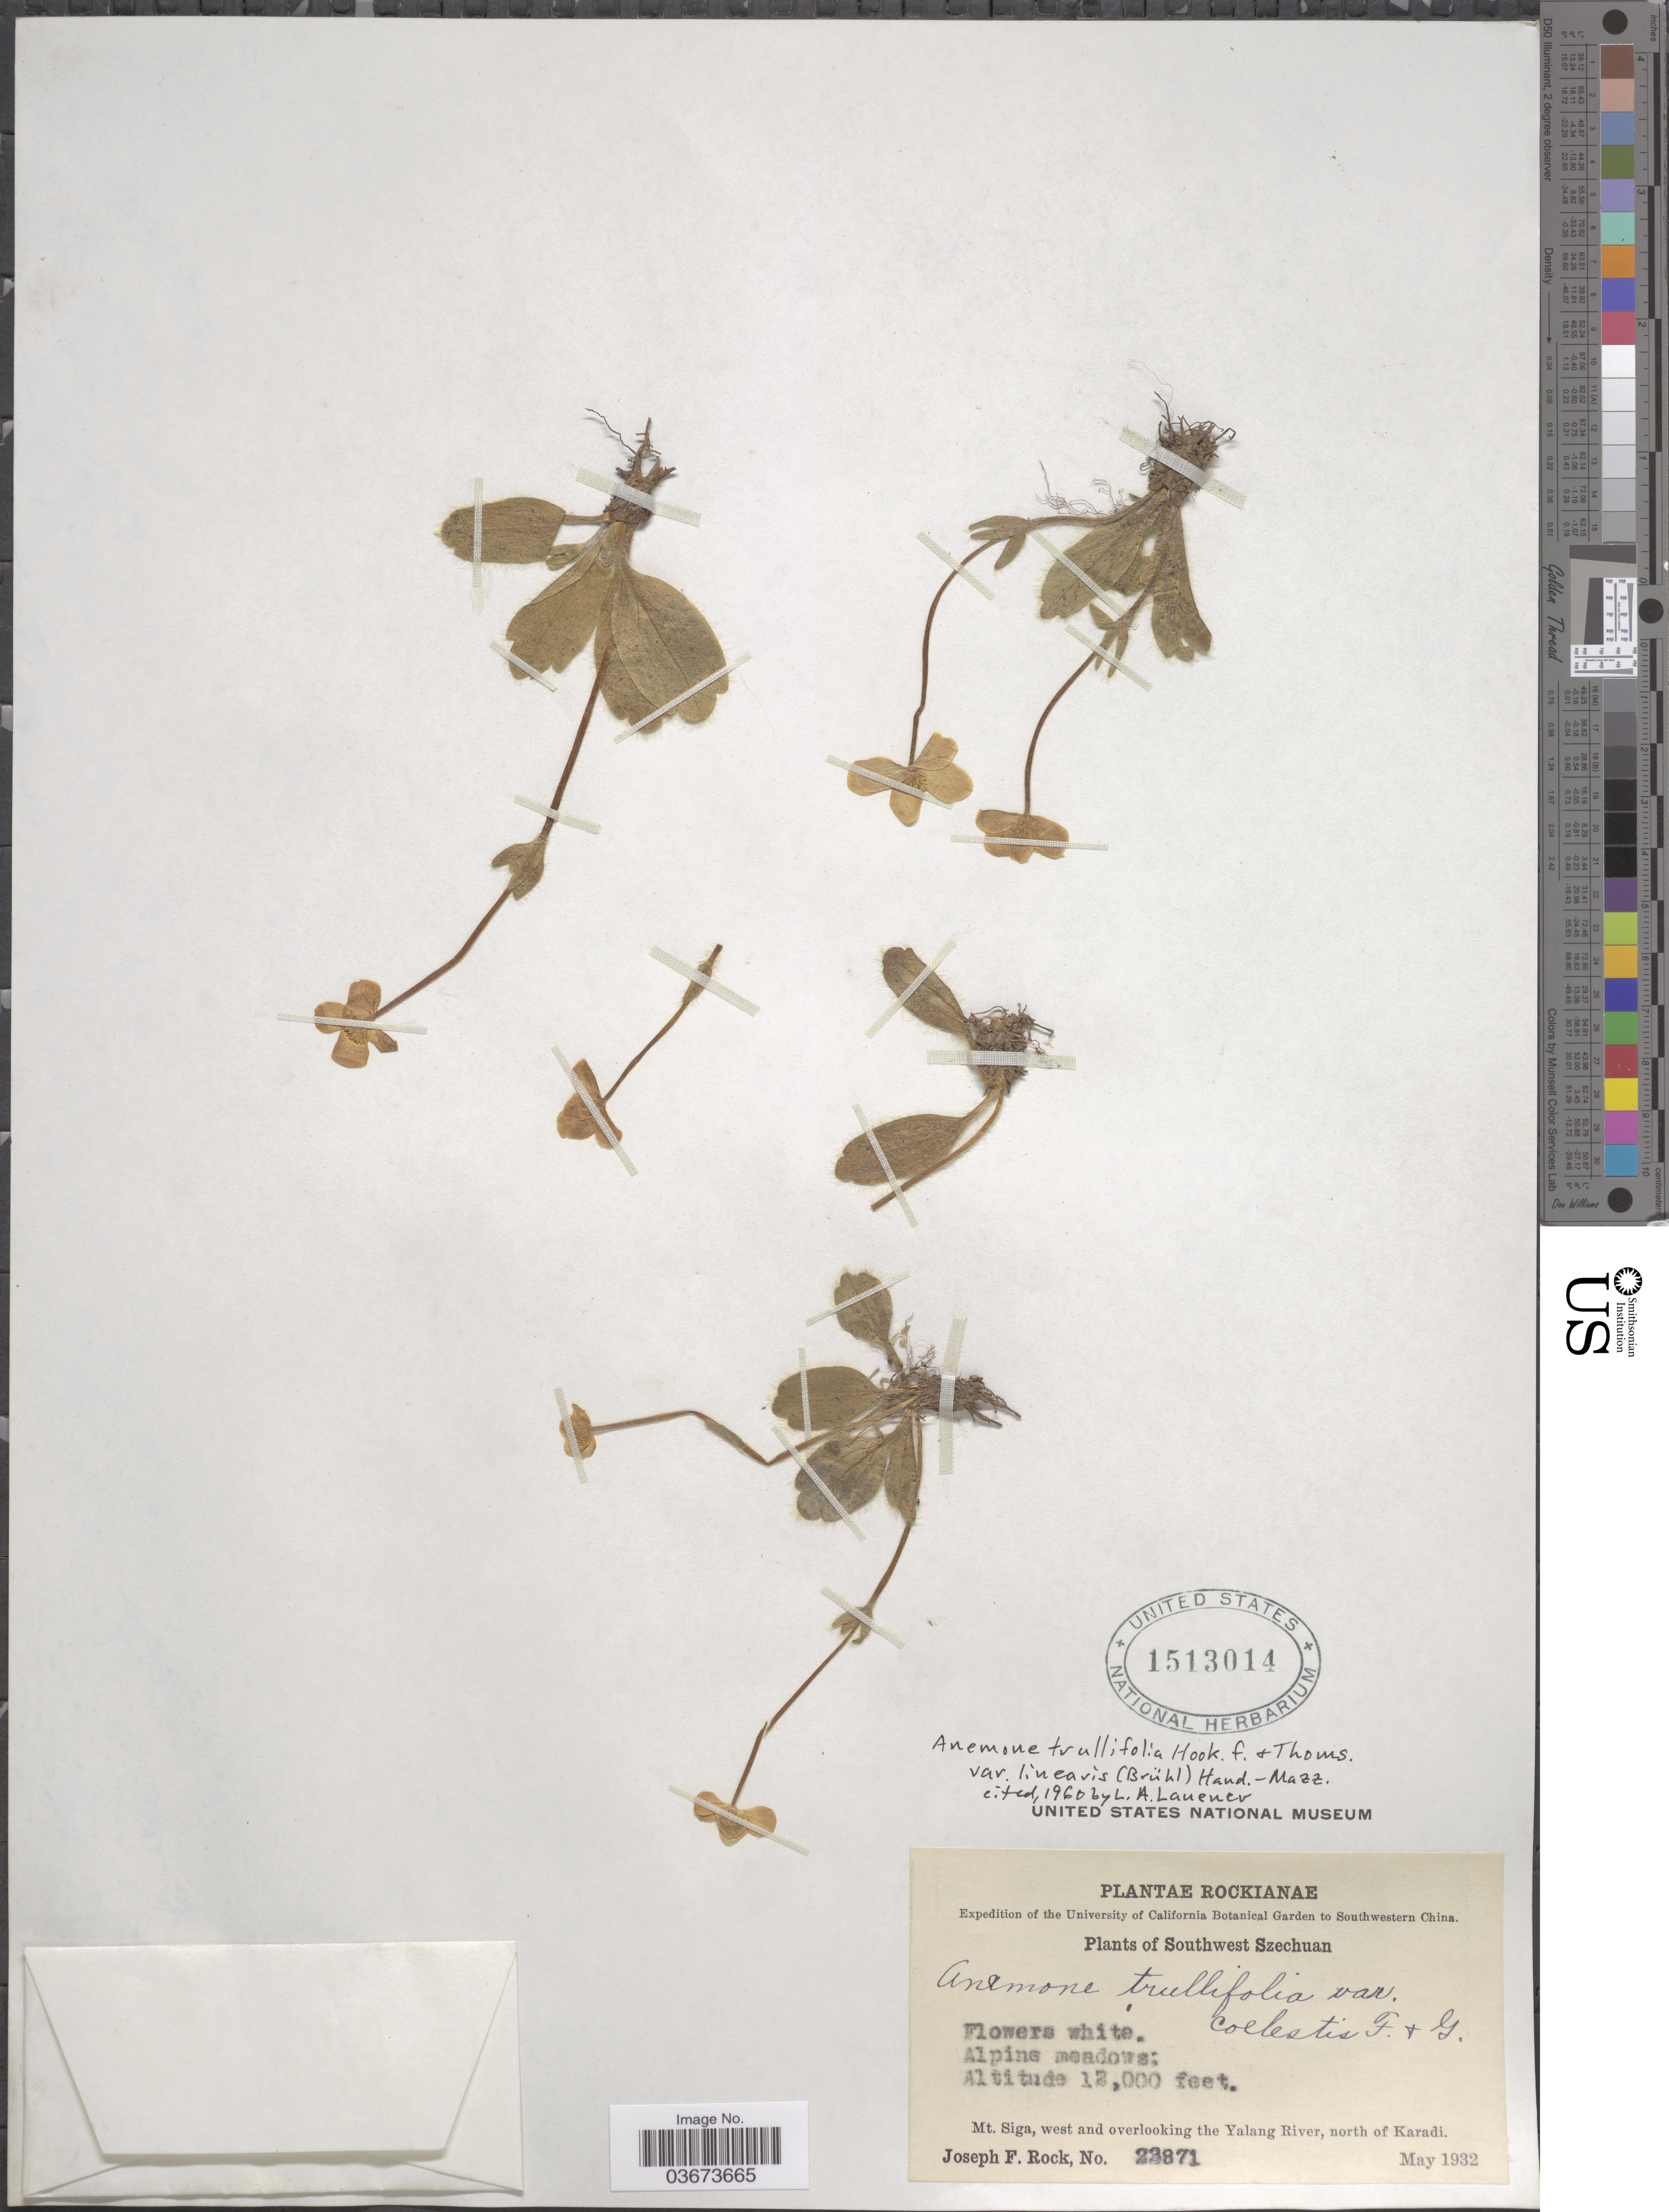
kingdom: Plantae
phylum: Tracheophyta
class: Magnoliopsida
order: Ranunculales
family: Ranunculaceae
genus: Anemone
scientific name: Anemone coelestina var. linearis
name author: (Brühl) Ziman & B.E. Dutton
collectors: J. F. Rock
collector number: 23871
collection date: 1932-05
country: China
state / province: Sichuan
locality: Southwestern China. Southwest Szechuan. Mt. Siga, west and overlooking the Yalang River, north of Karadi.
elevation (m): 3658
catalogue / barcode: US 1513014